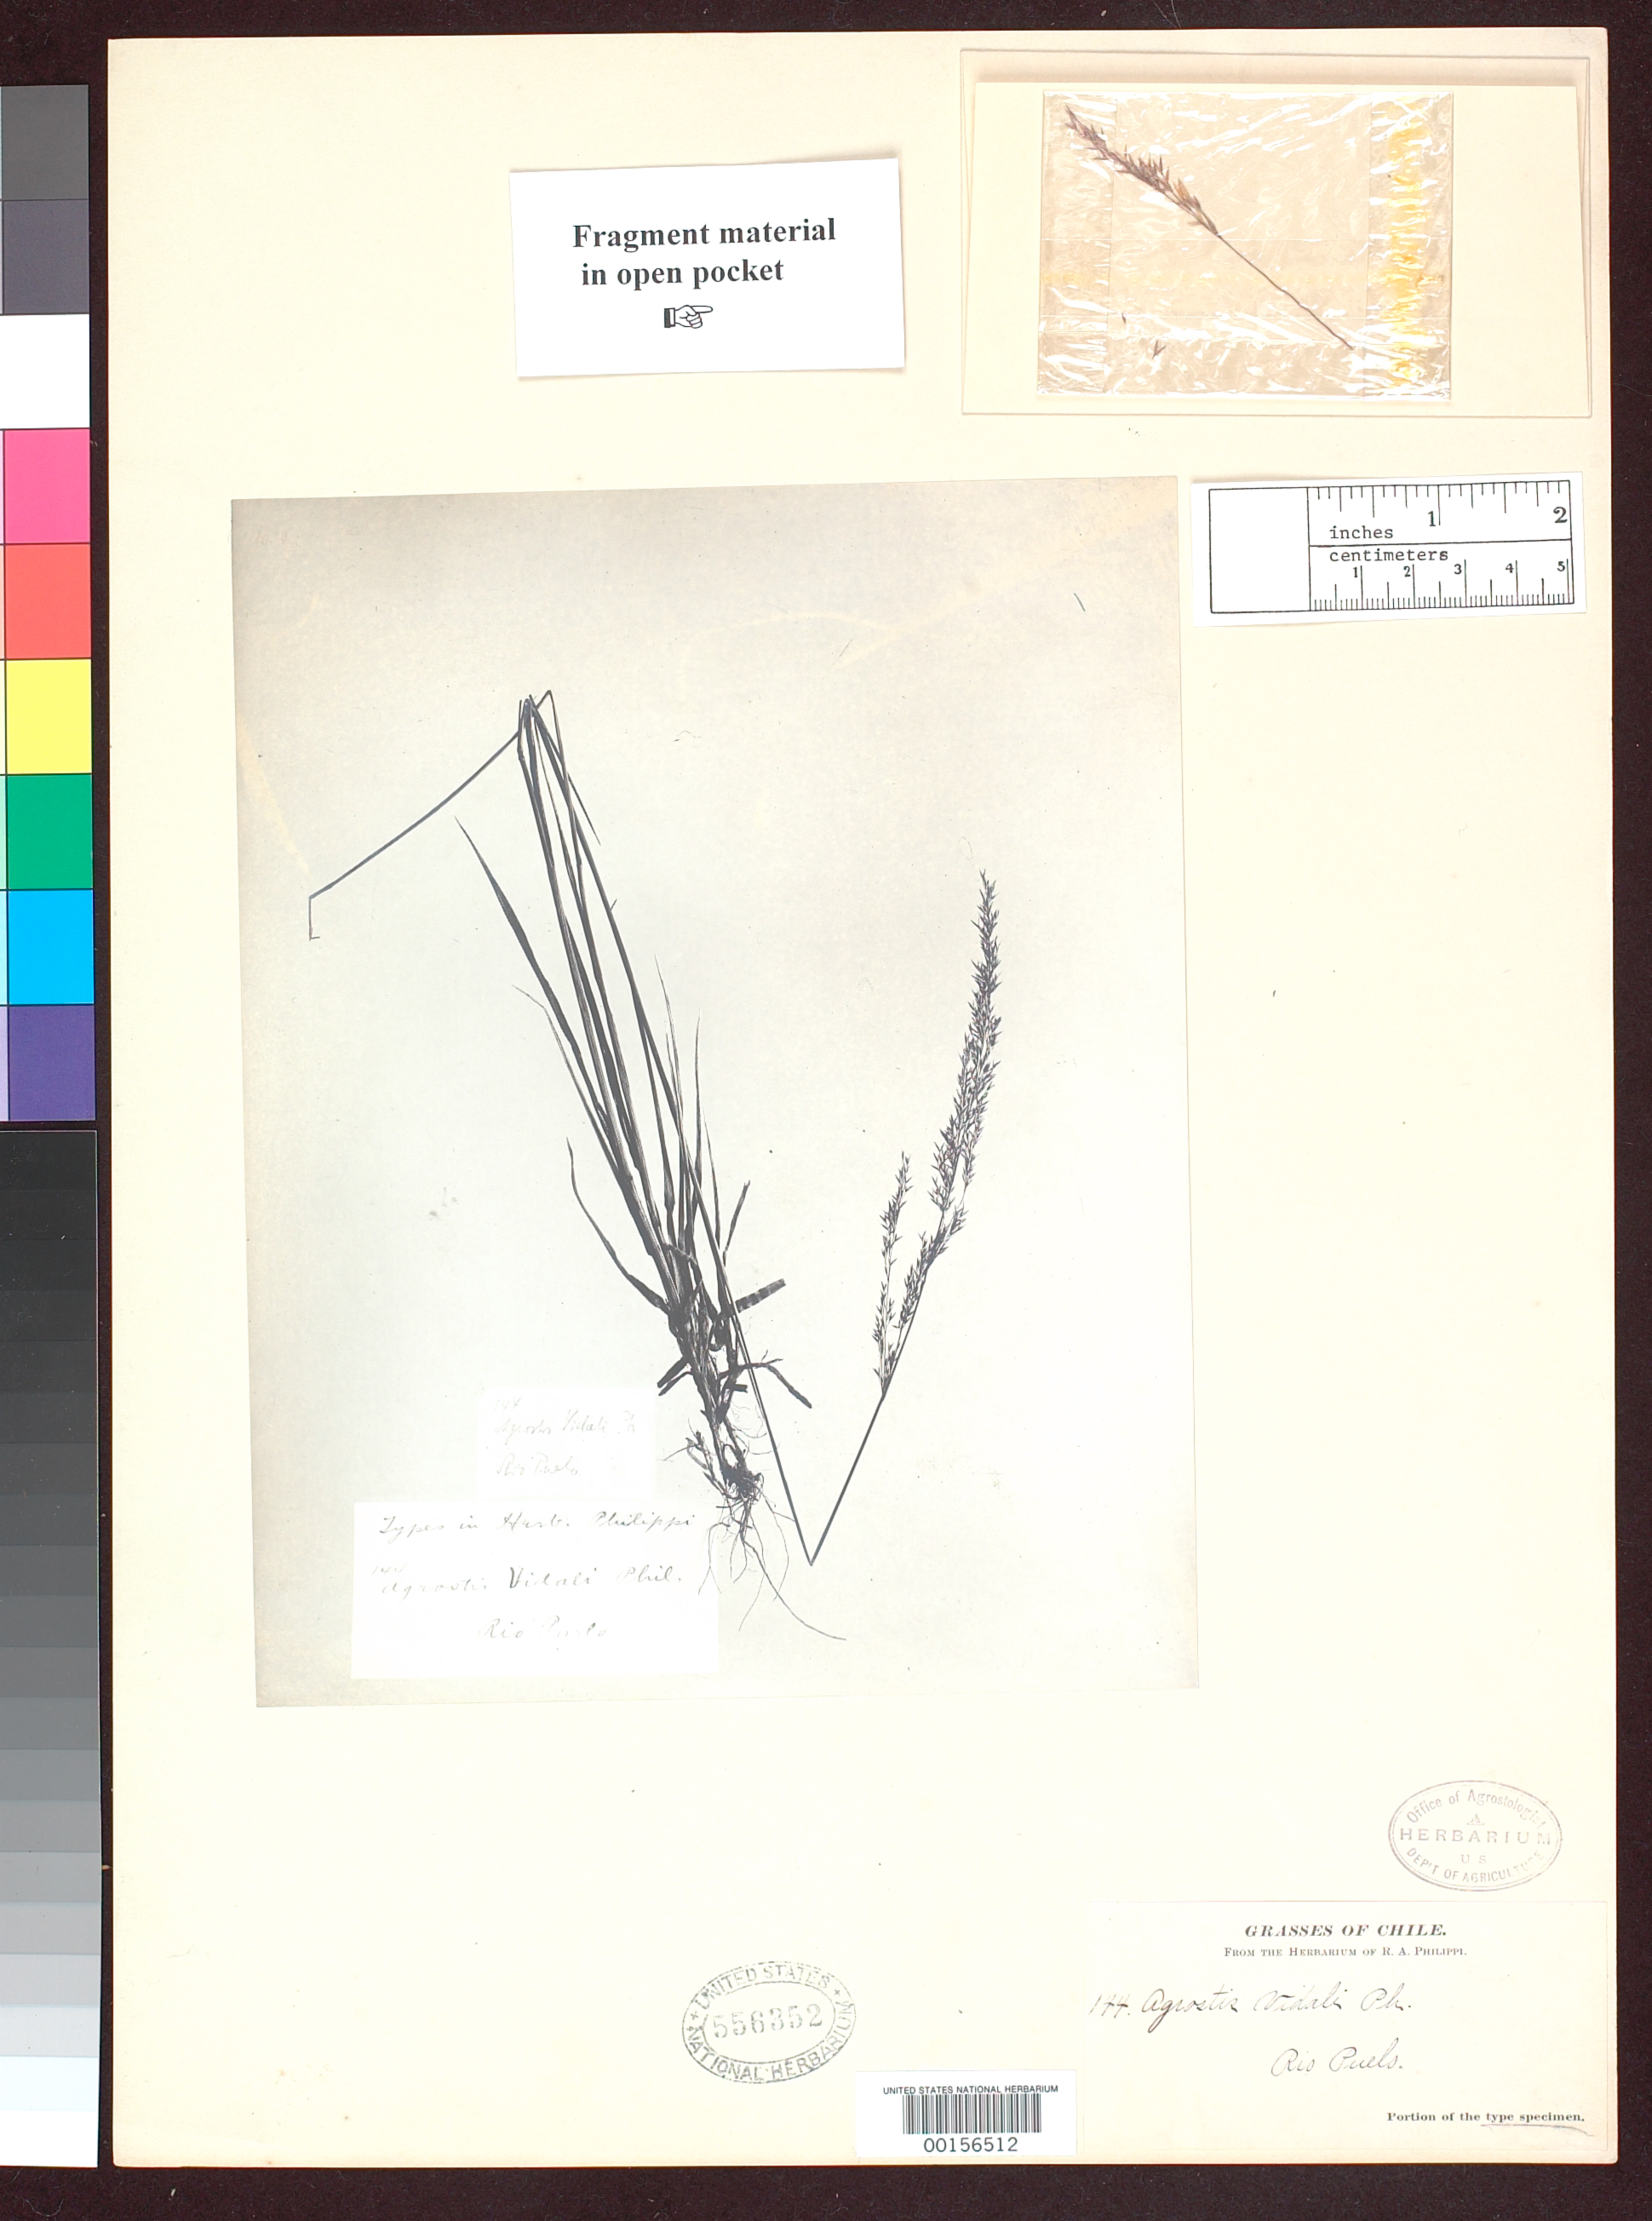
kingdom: Plantae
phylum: Tracheophyta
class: Liliopsida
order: Poales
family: Poaceae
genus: Agrostis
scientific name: Agrostis vidalii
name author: Phil.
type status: Type Fragment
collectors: R. A. Philippi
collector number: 144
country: Chile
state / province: Los Lagos (X)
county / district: Llanquihue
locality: Rio Puelo, circa de Una Laguna Llamada Tagua- Tagua.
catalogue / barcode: US 556352